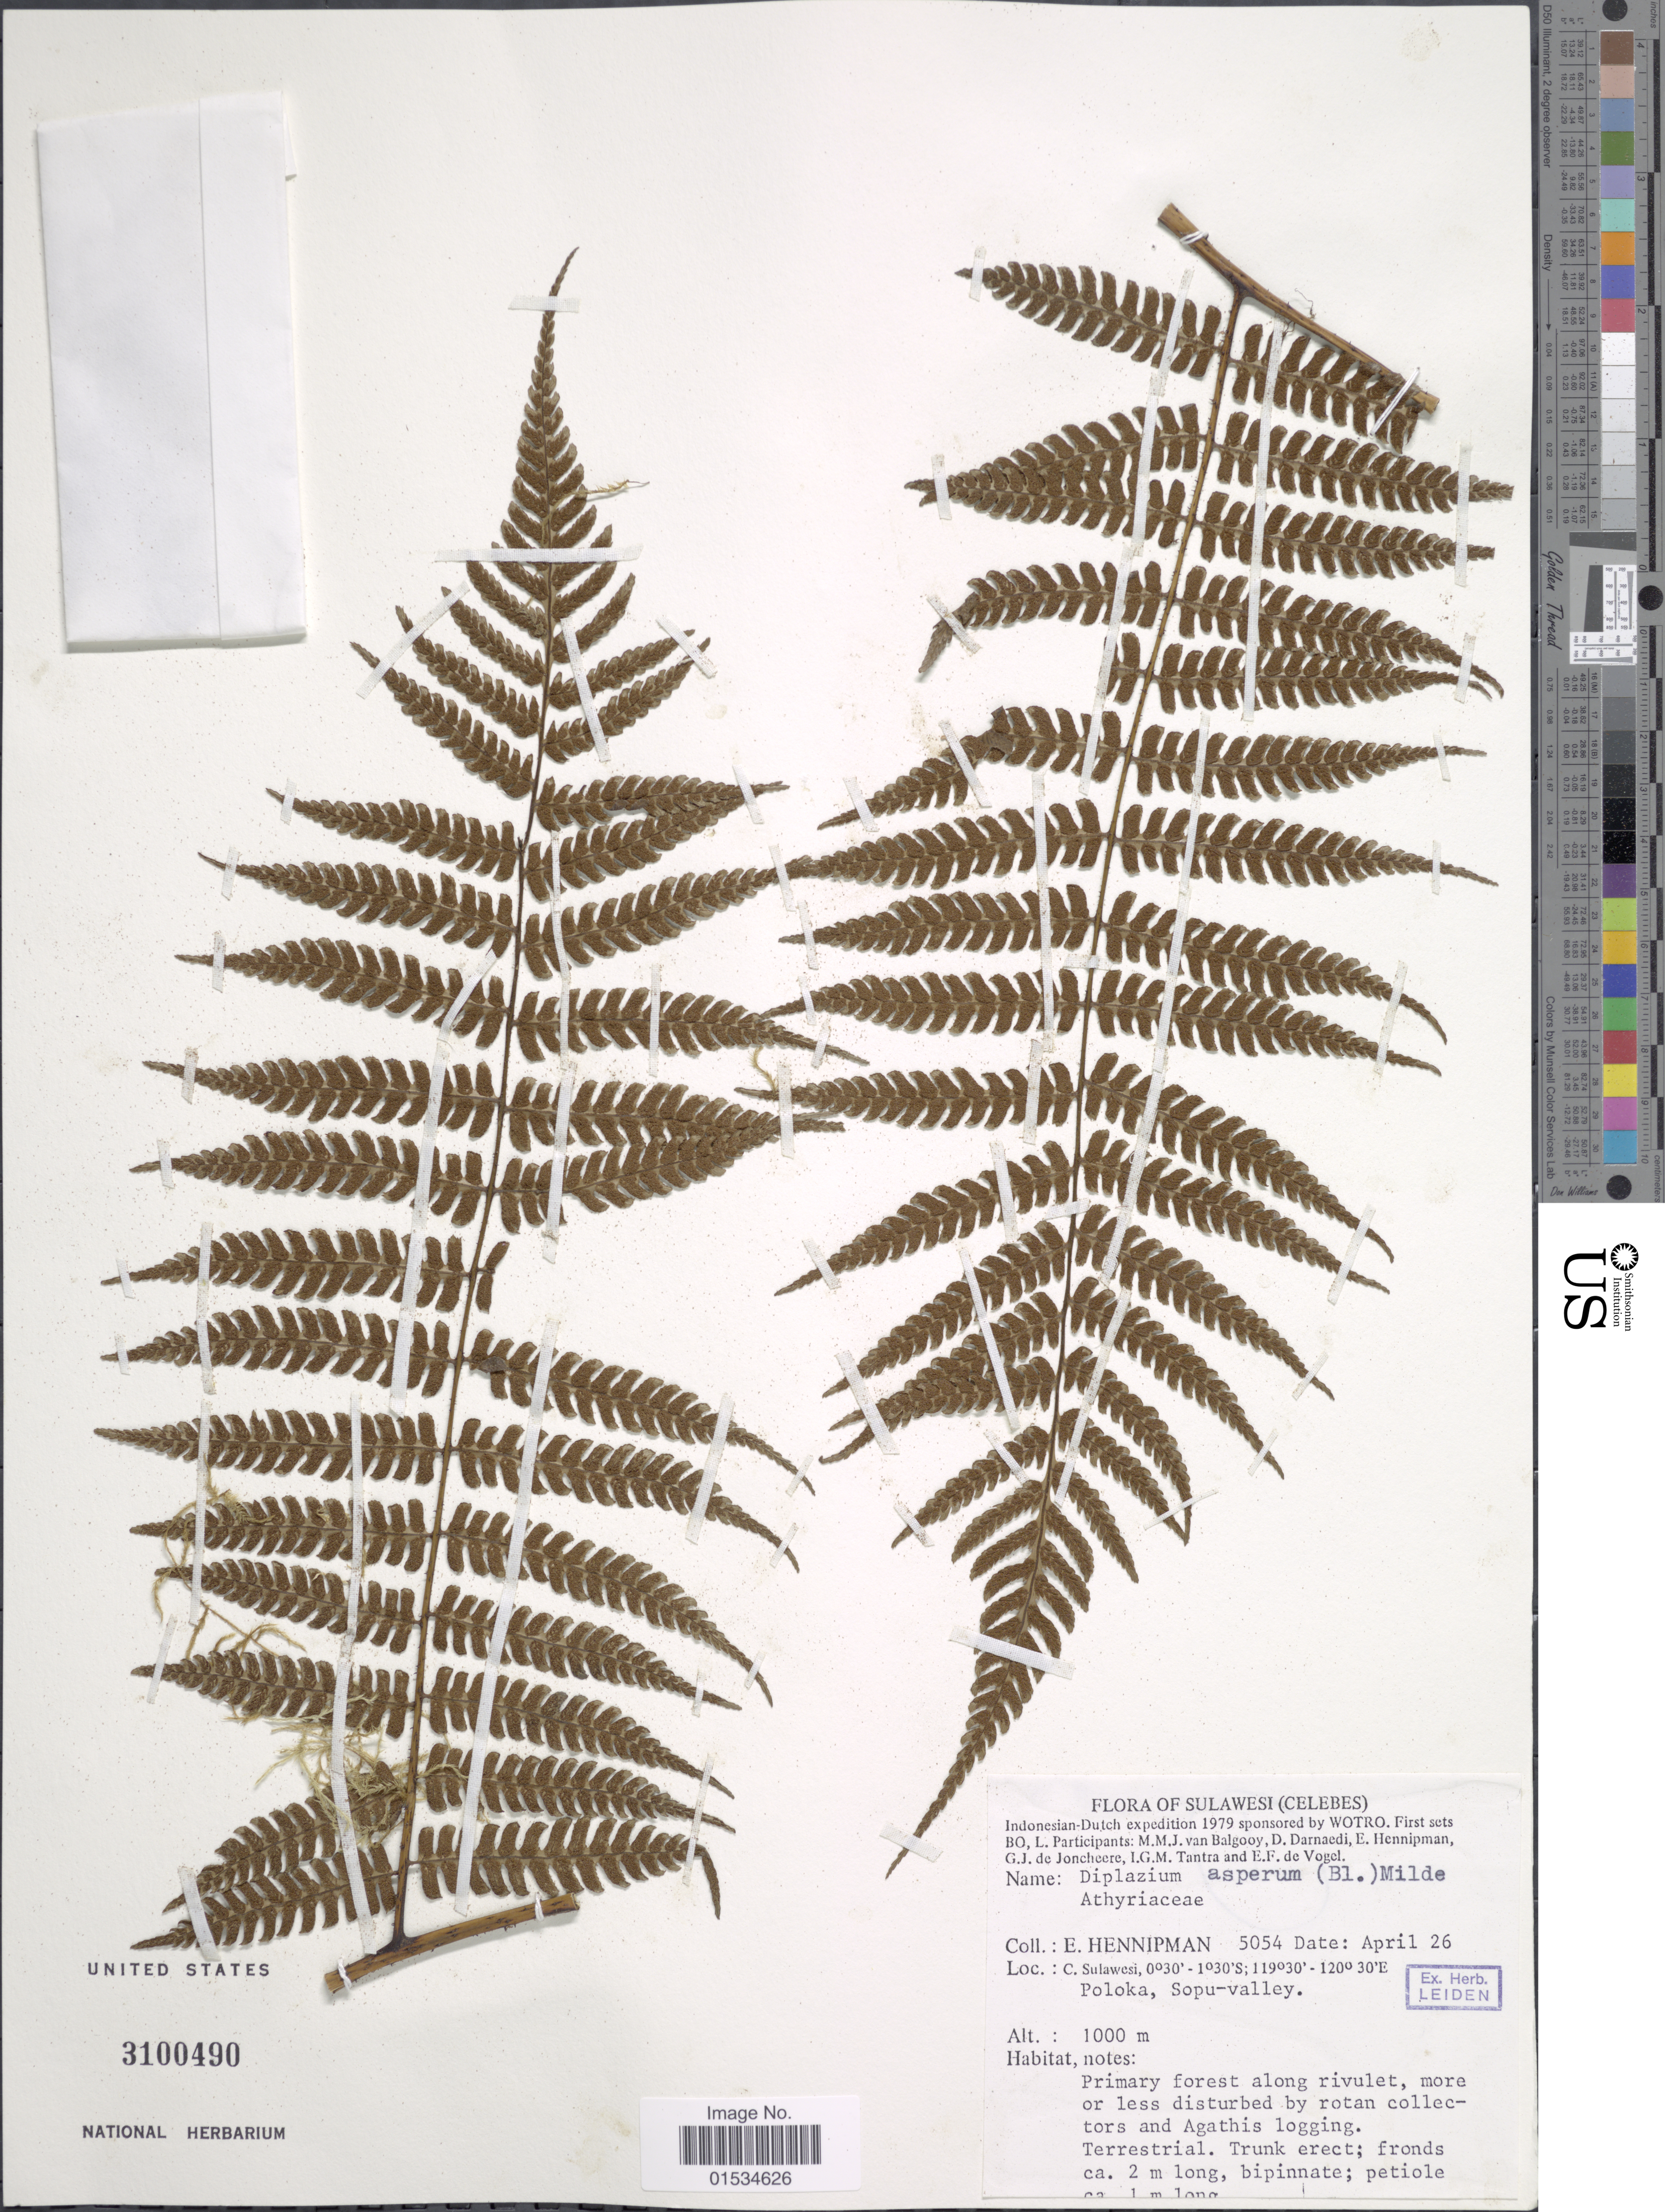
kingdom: Plantae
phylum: Tracheophyta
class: Polypodiopsida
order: Polypodiales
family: Athyriaceae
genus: Diplazium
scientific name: Diplazium asperum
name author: Blume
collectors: E. Hennipman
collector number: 5054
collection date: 1979-04-26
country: Indonesia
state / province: Sulawesi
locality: Celebes, Indonesian-Dutch expedition 1979, C. Sulawesi, Poloka, Sopu-valley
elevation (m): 1000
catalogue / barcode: US 3100490